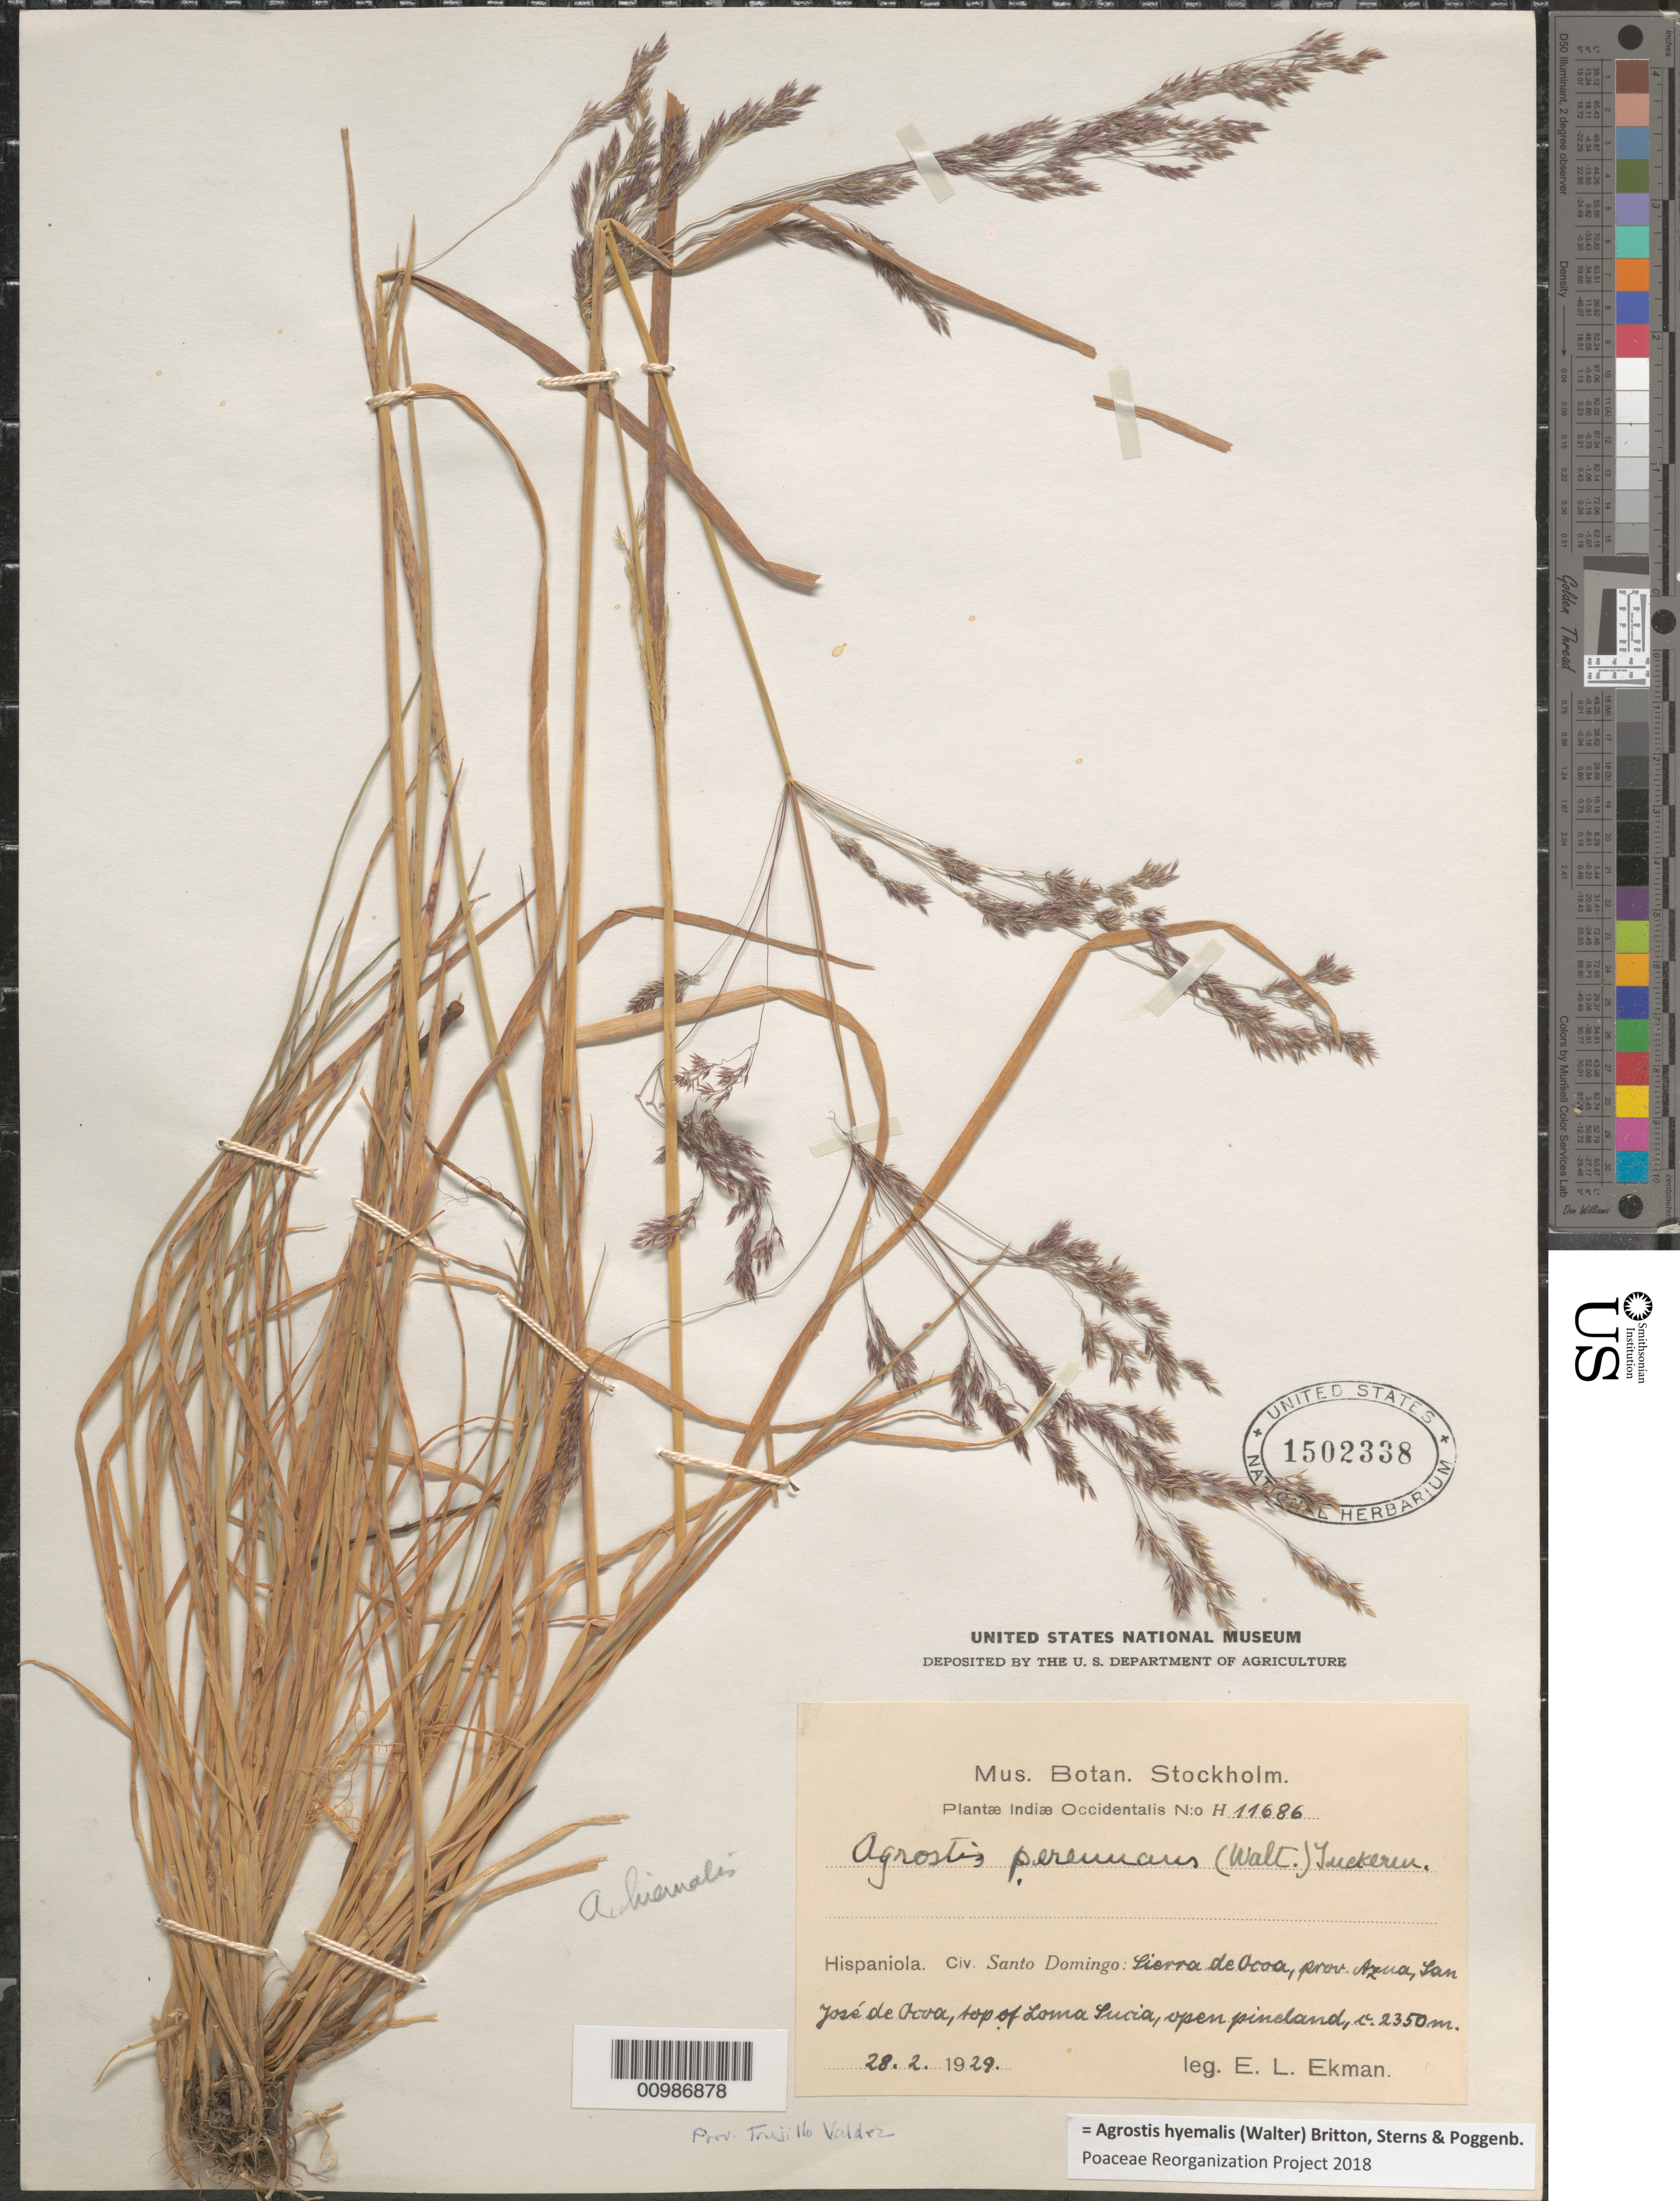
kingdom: Plantae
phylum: Tracheophyta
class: Liliopsida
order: Poales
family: Poaceae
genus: Agrostis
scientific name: Agrostis hyemalis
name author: (Walter) Britton et al.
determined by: Poaceae Reorganization Project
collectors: E. L. Ekman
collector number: H 11686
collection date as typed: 28 Feb 1929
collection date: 1929-02-28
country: Dominican Republic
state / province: Azua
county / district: San José de Ocoa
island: Hispaniola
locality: Sierra de Ocoa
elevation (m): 2350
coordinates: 0 N, 0 E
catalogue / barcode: US 1502338